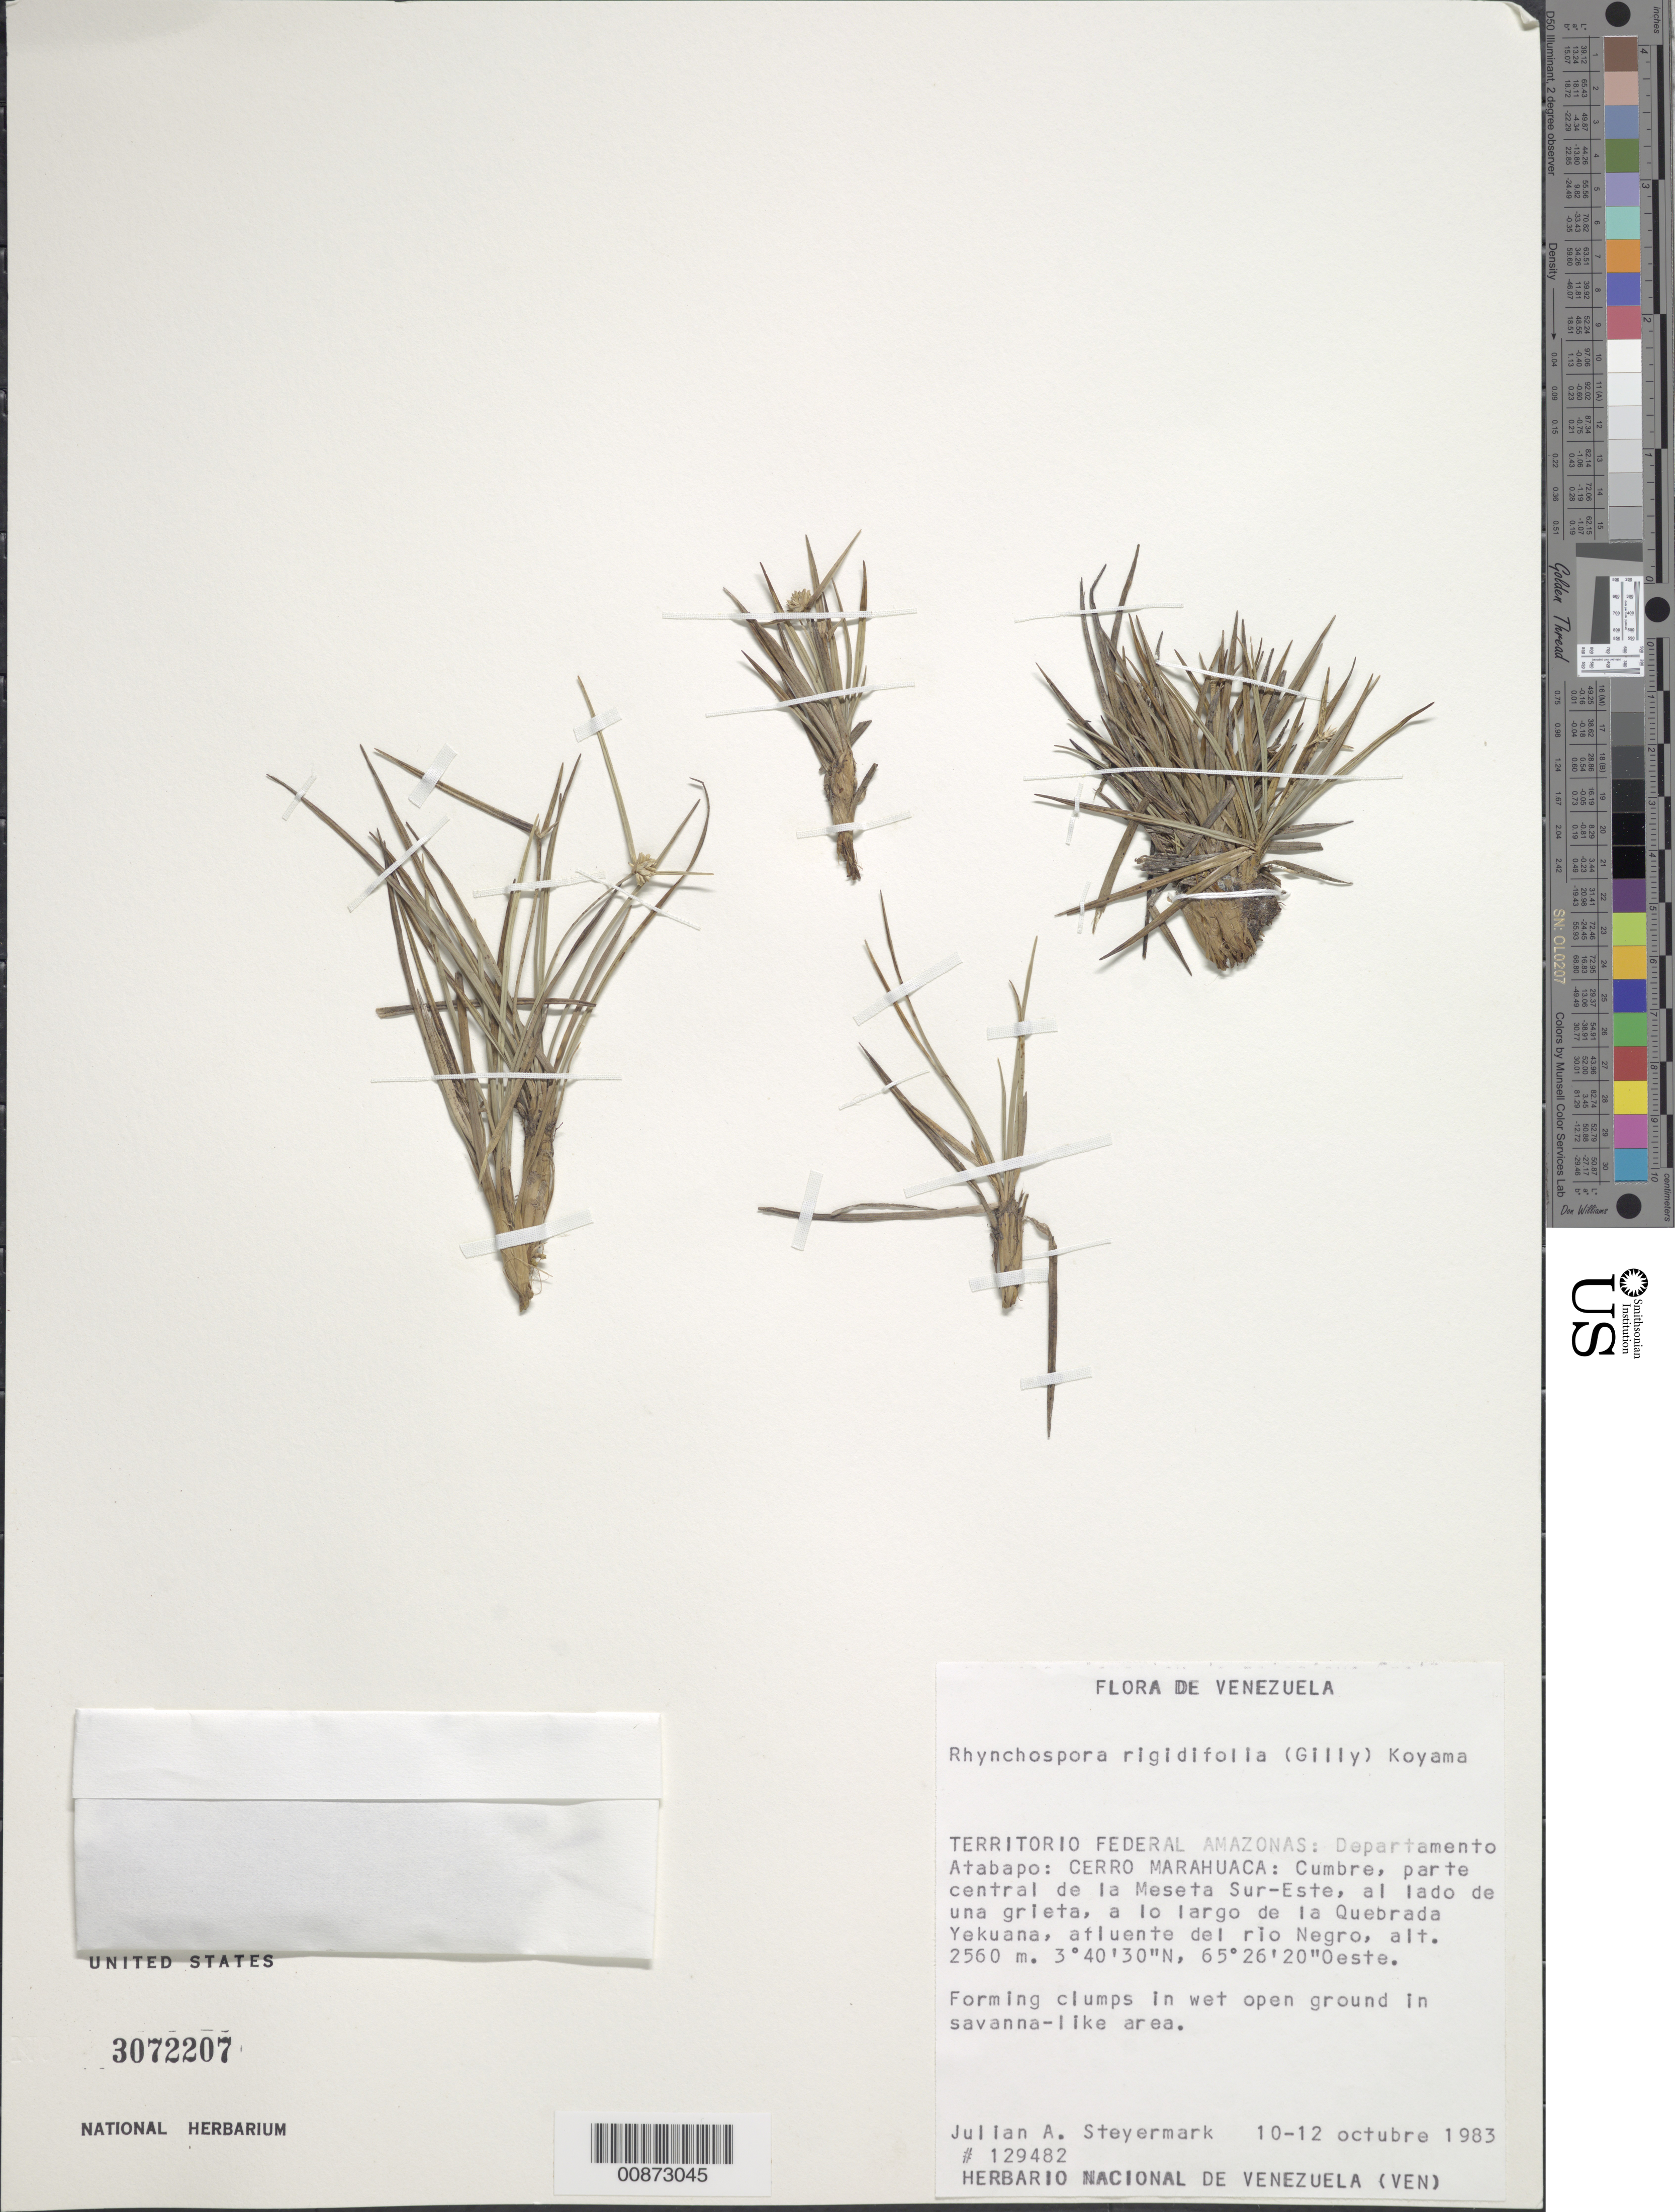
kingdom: Plantae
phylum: Tracheophyta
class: Liliopsida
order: Poales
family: Cyperaceae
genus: Rhynchospora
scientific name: Rhynchospora rigidifolia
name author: (Gilly) T. Koyama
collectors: J. Steyermark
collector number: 129482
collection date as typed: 10-Oct-83 to 12-Oct-83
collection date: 1983-10-10/1983-10-12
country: Venezuela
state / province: Amazonas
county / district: Atabapo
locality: Cerro Marahuaca, cumbre, parte central de la Meseta Sur-Este, a lo largo de la Quebrada Yekuanam, afluente del río Negro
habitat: Al lado de una grieta; in wet open ground in savanna-like area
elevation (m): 2560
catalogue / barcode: US 3072207